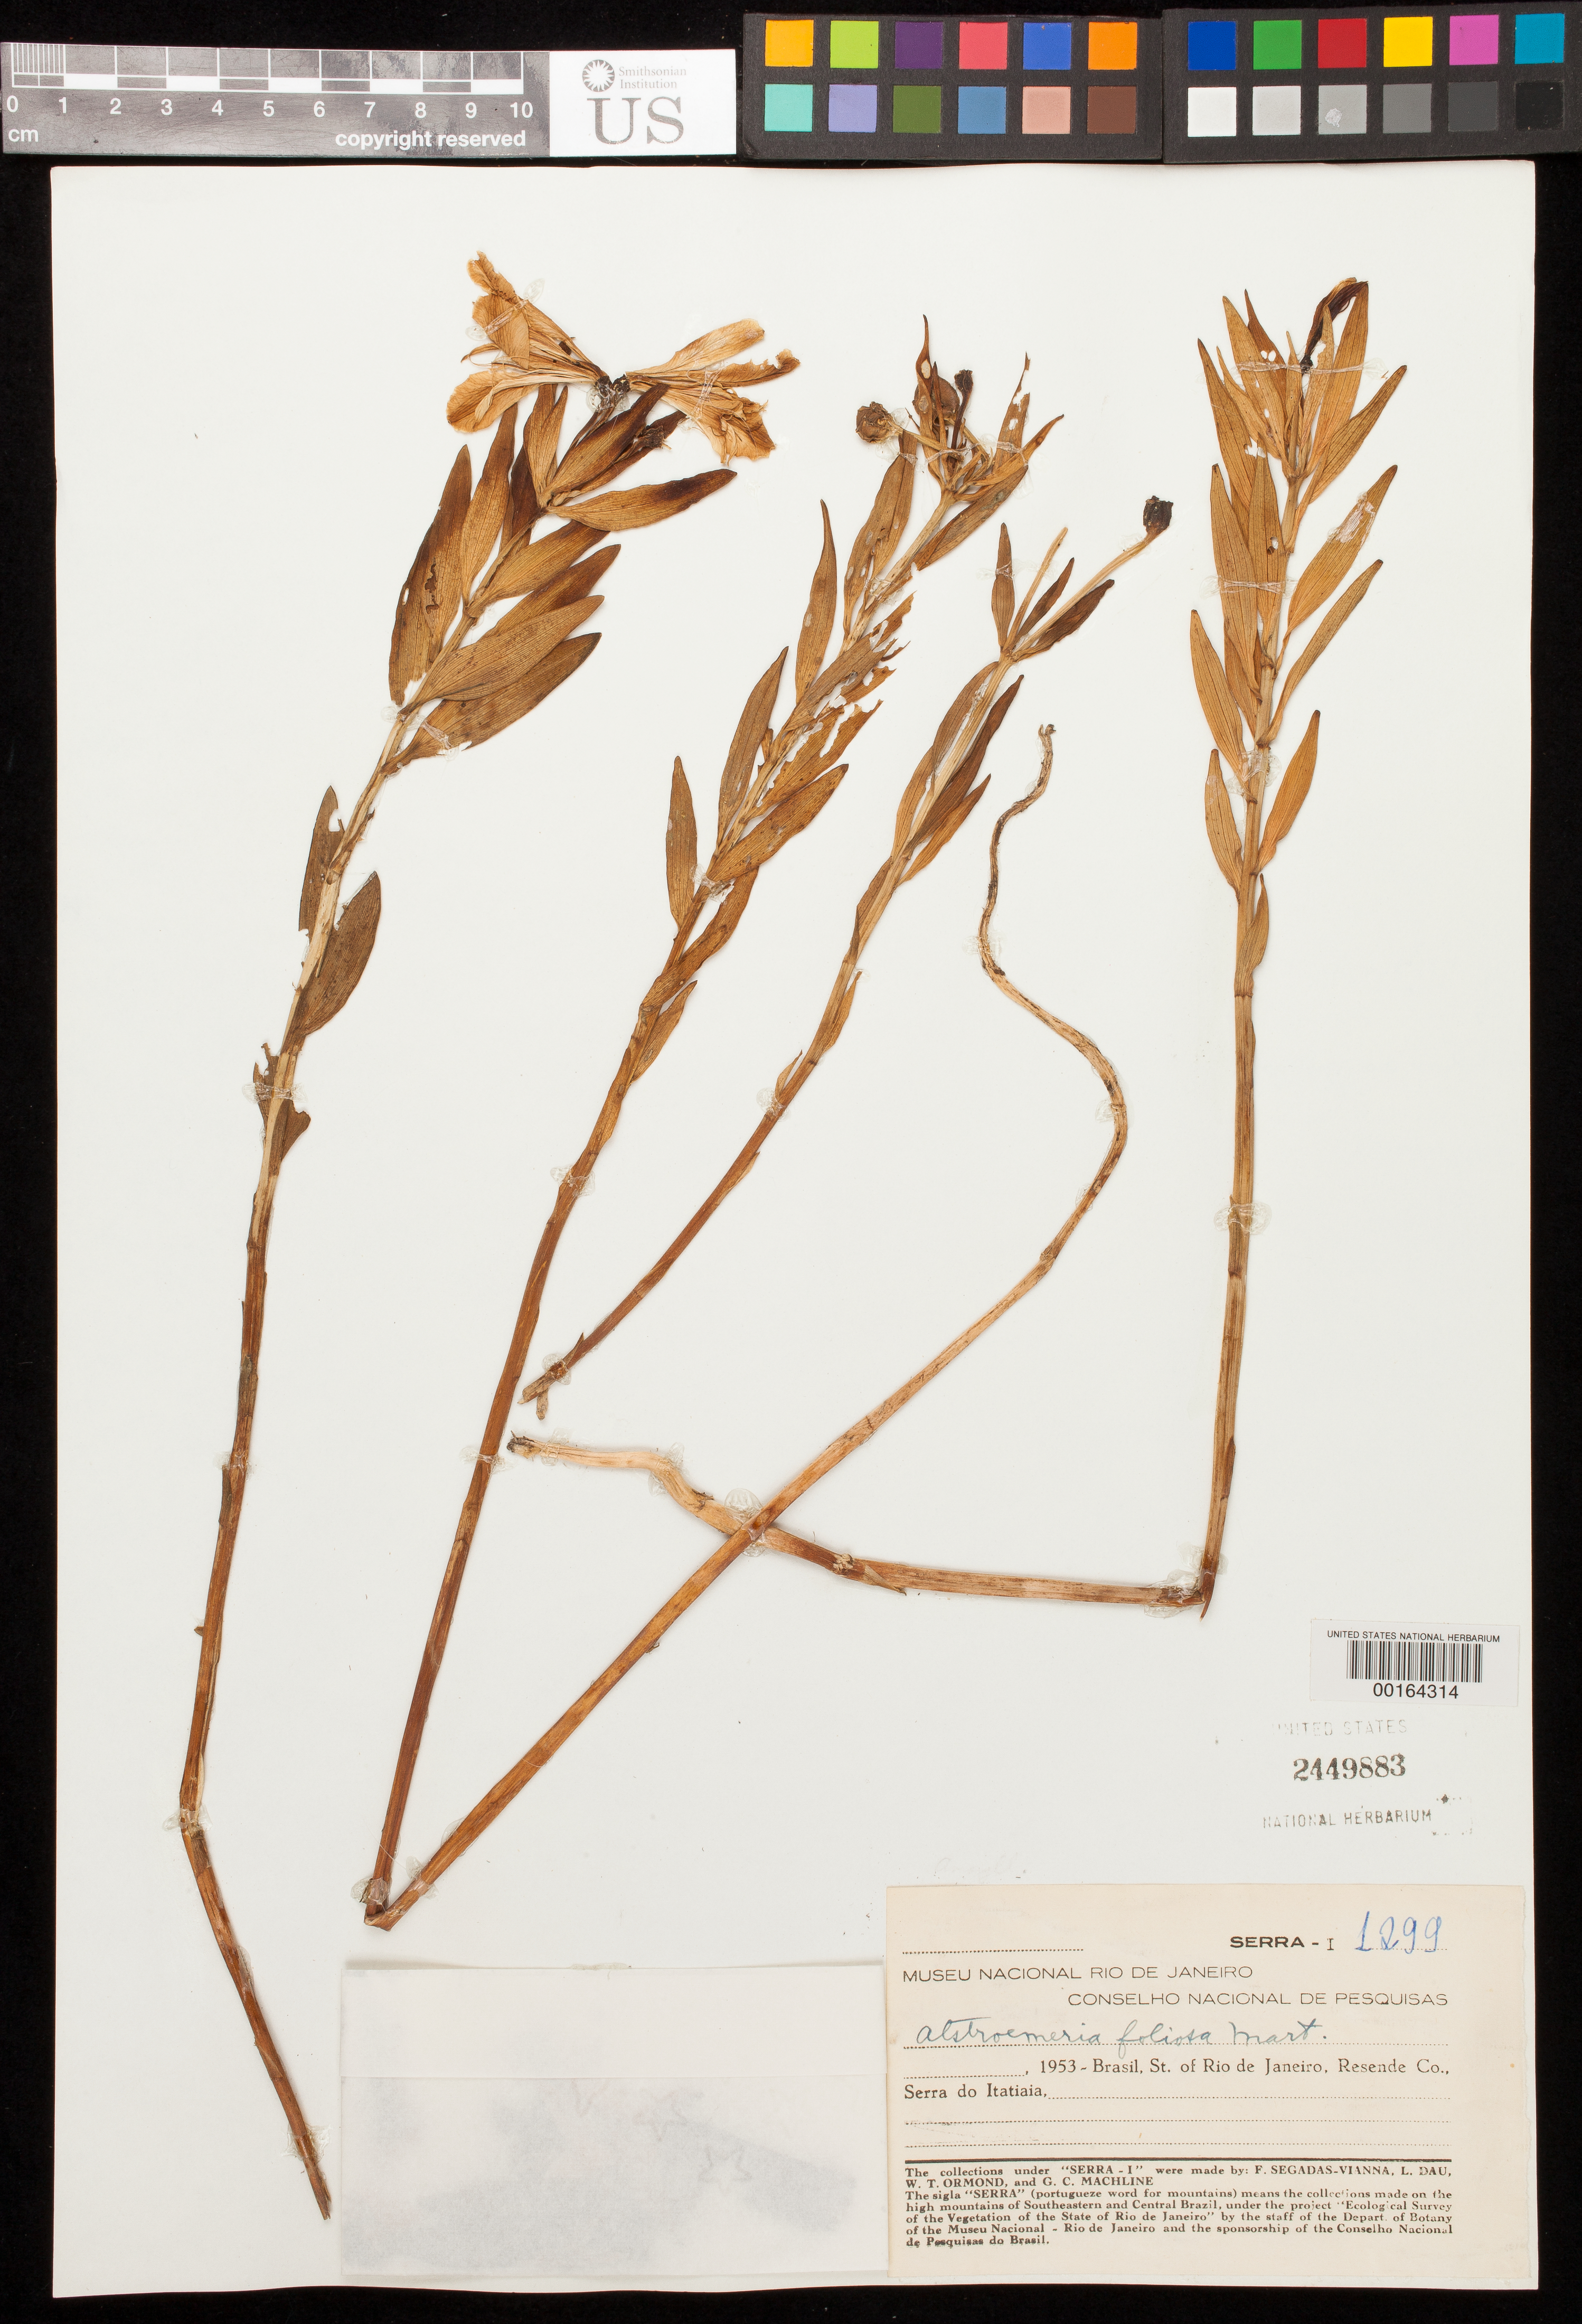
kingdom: Plantae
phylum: Tracheophyta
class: Liliopsida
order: Liliales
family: Alstroemeriaceae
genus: Alstroemeria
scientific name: Alstroemeria foliosa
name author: Mart.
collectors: F. Segadas-Vianna, L. Dau, W. T. Ormond & G. Machline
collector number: Serra - I 1299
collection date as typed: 1953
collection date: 1953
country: Brazil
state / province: Rio de Janeiro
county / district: Resende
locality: Serra do itatiaia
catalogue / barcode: US 2449883